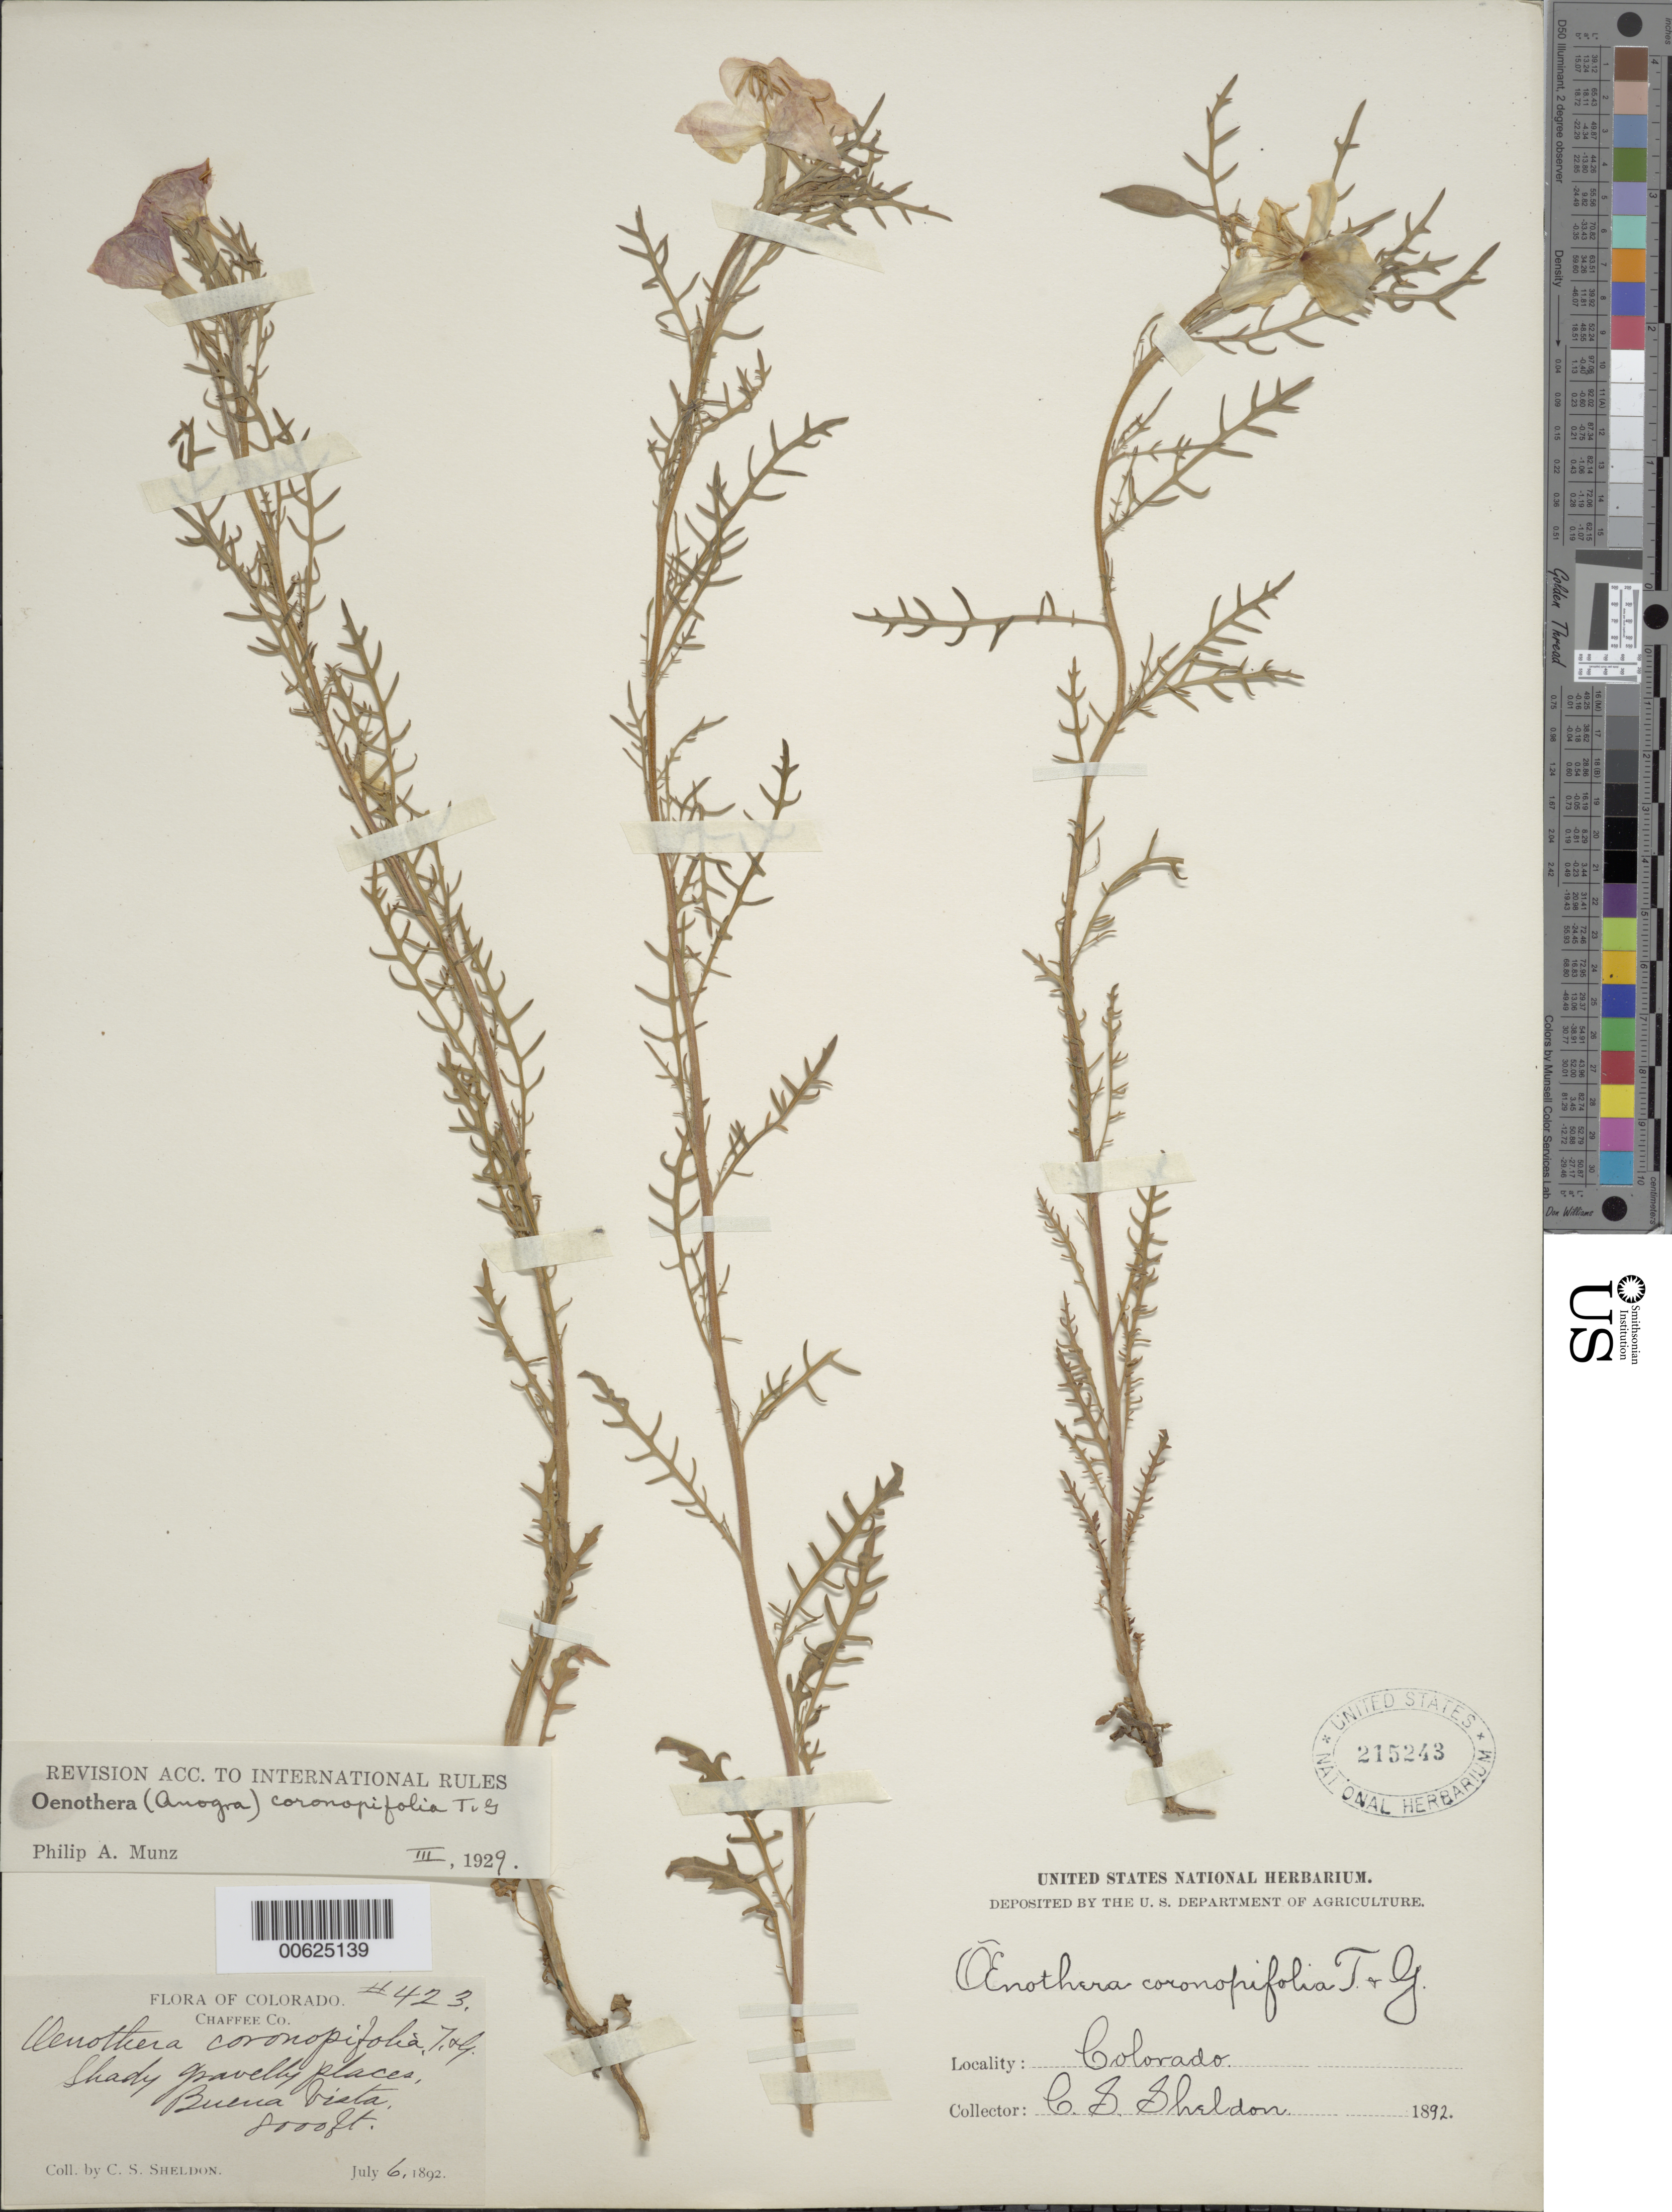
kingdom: Plantae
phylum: Tracheophyta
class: Magnoliopsida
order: Myrtales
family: Onagraceae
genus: Oenothera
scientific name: Oenothera coronopifolia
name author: Torr. & A. Gray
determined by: Munz, Philip A.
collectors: C. S. Sheldon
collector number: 423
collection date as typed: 06 Jul 1892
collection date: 1892-07-06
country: United States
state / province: Colorado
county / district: Chaffee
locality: Buena Vista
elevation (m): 2438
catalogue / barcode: US 215243